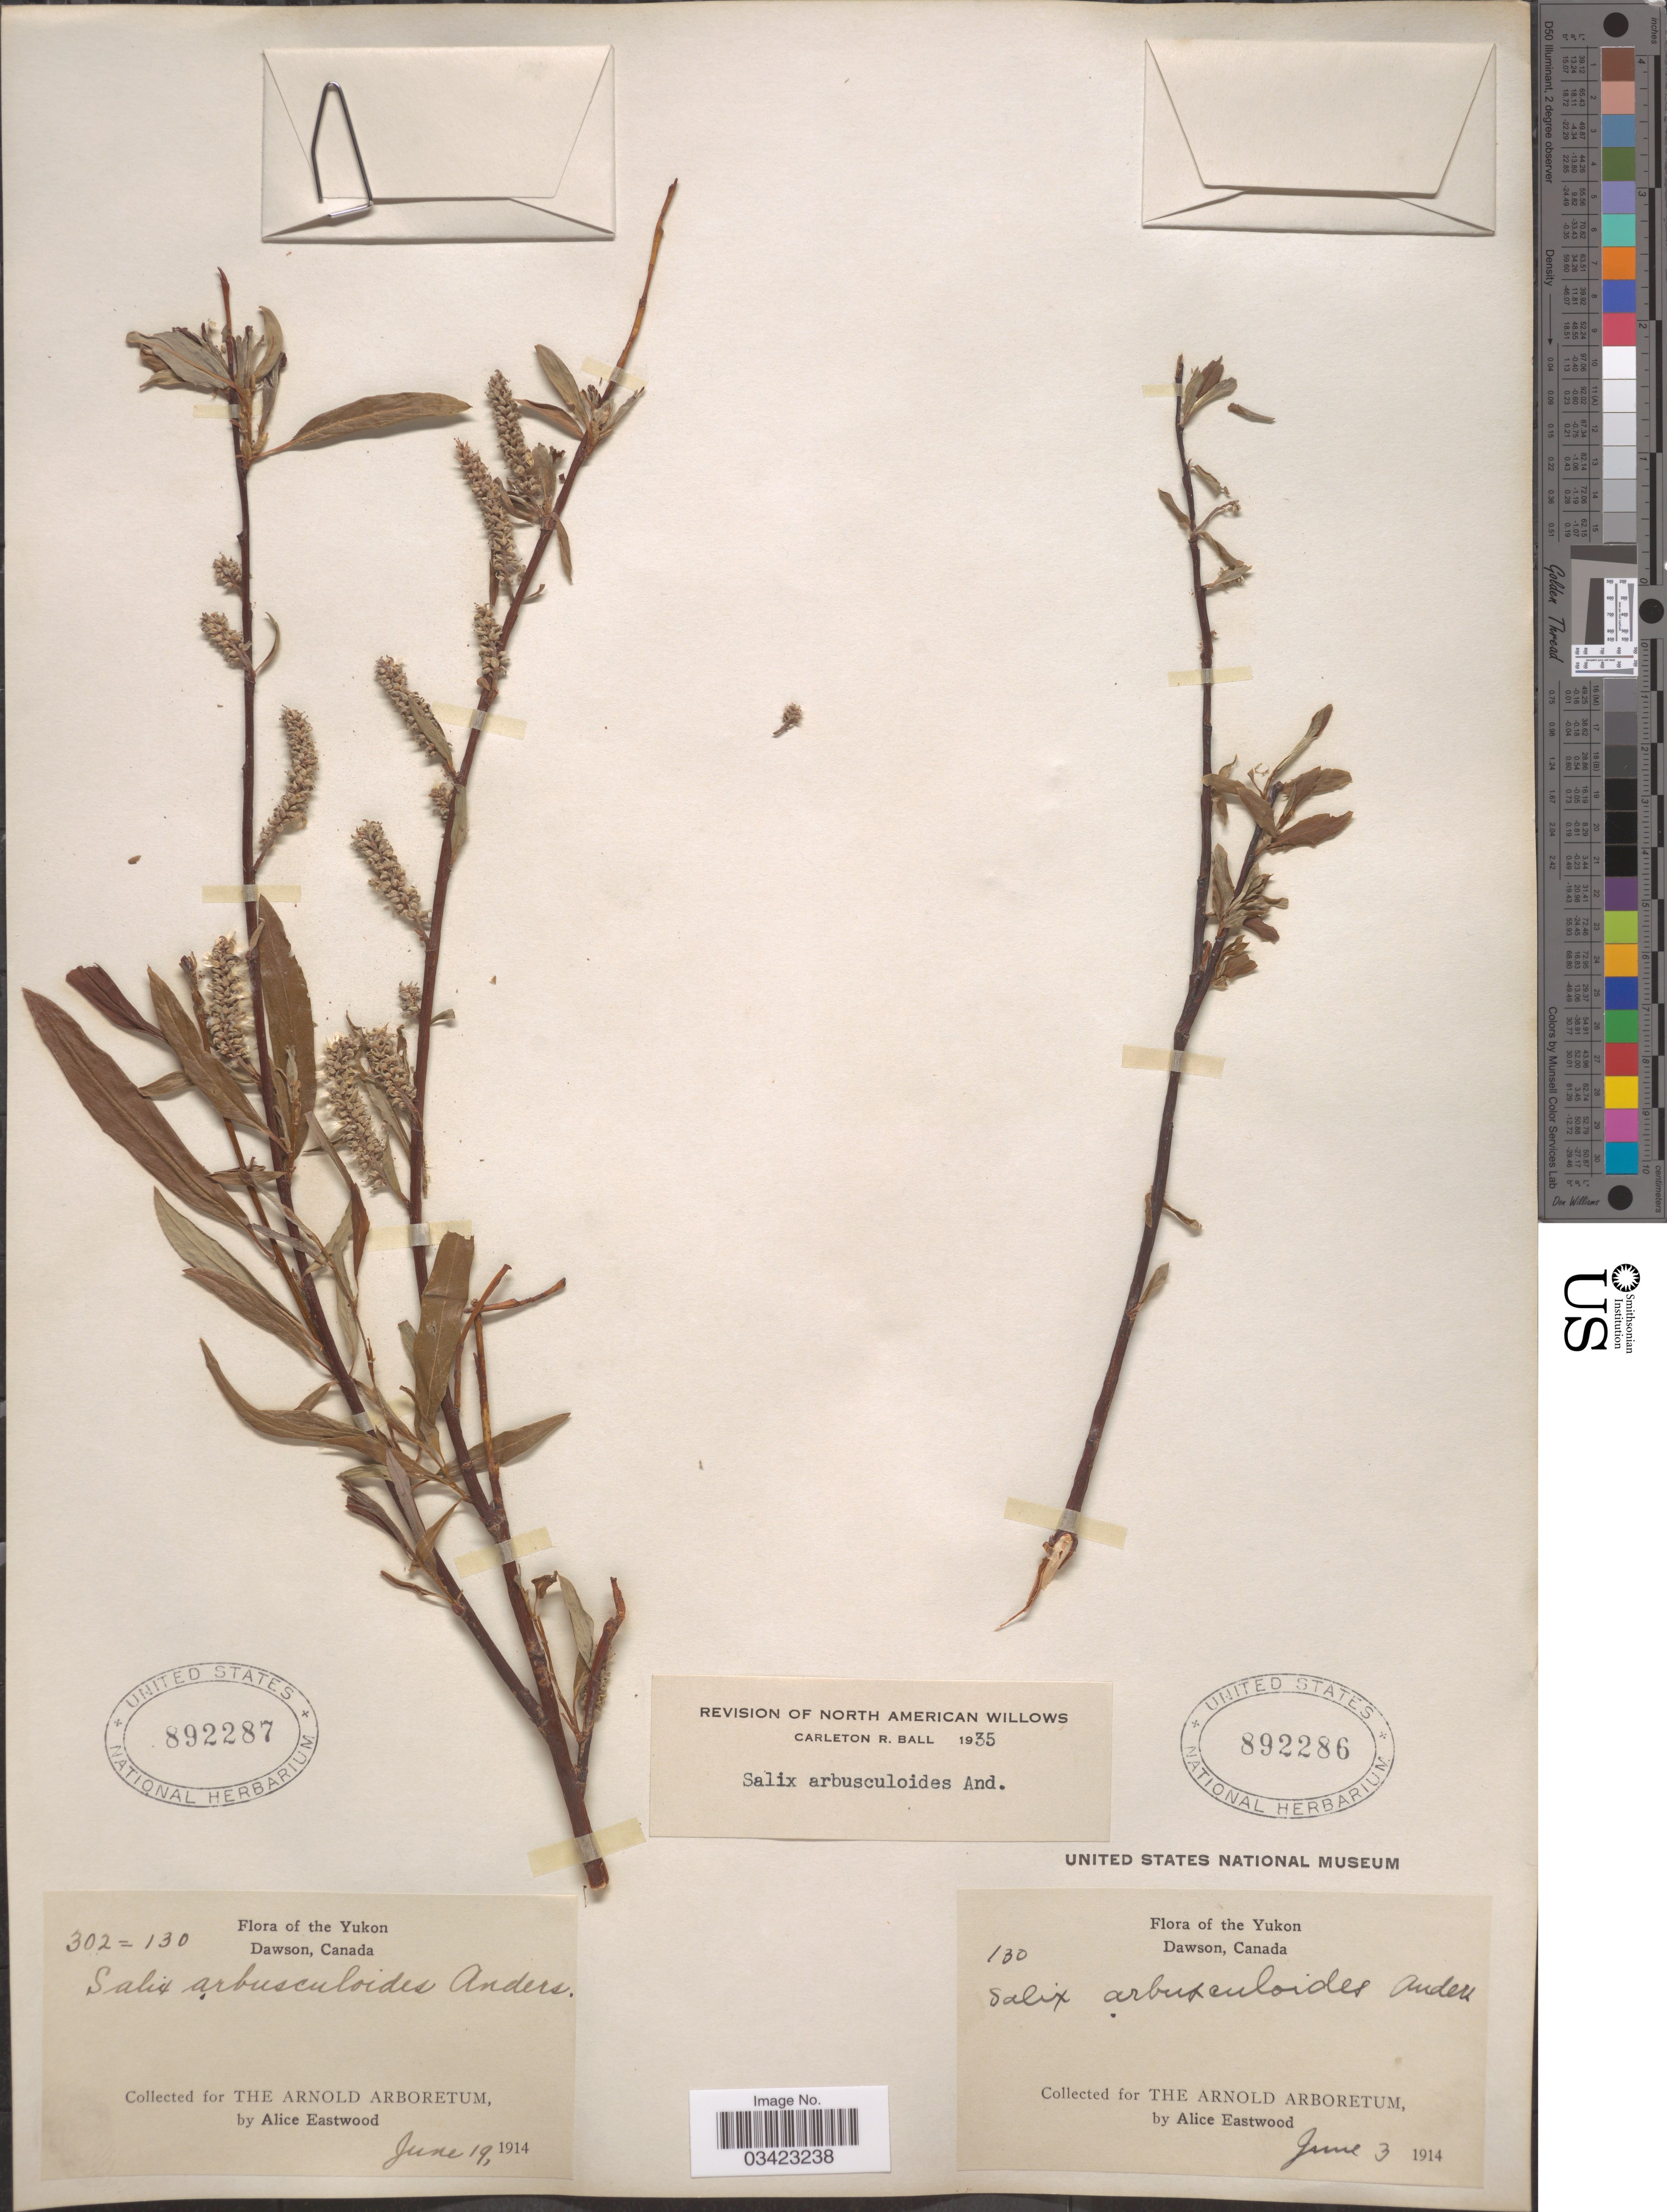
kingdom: Plantae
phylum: Tracheophyta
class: Magnoliopsida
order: Malpighiales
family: Salicaceae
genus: Salix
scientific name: Salix arbusculoides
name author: Andersson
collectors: A. Eastwood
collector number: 302=130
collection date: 1914-06-19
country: Canada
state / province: Yukon Territory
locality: Yukon. Dawson.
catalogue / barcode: US 892287